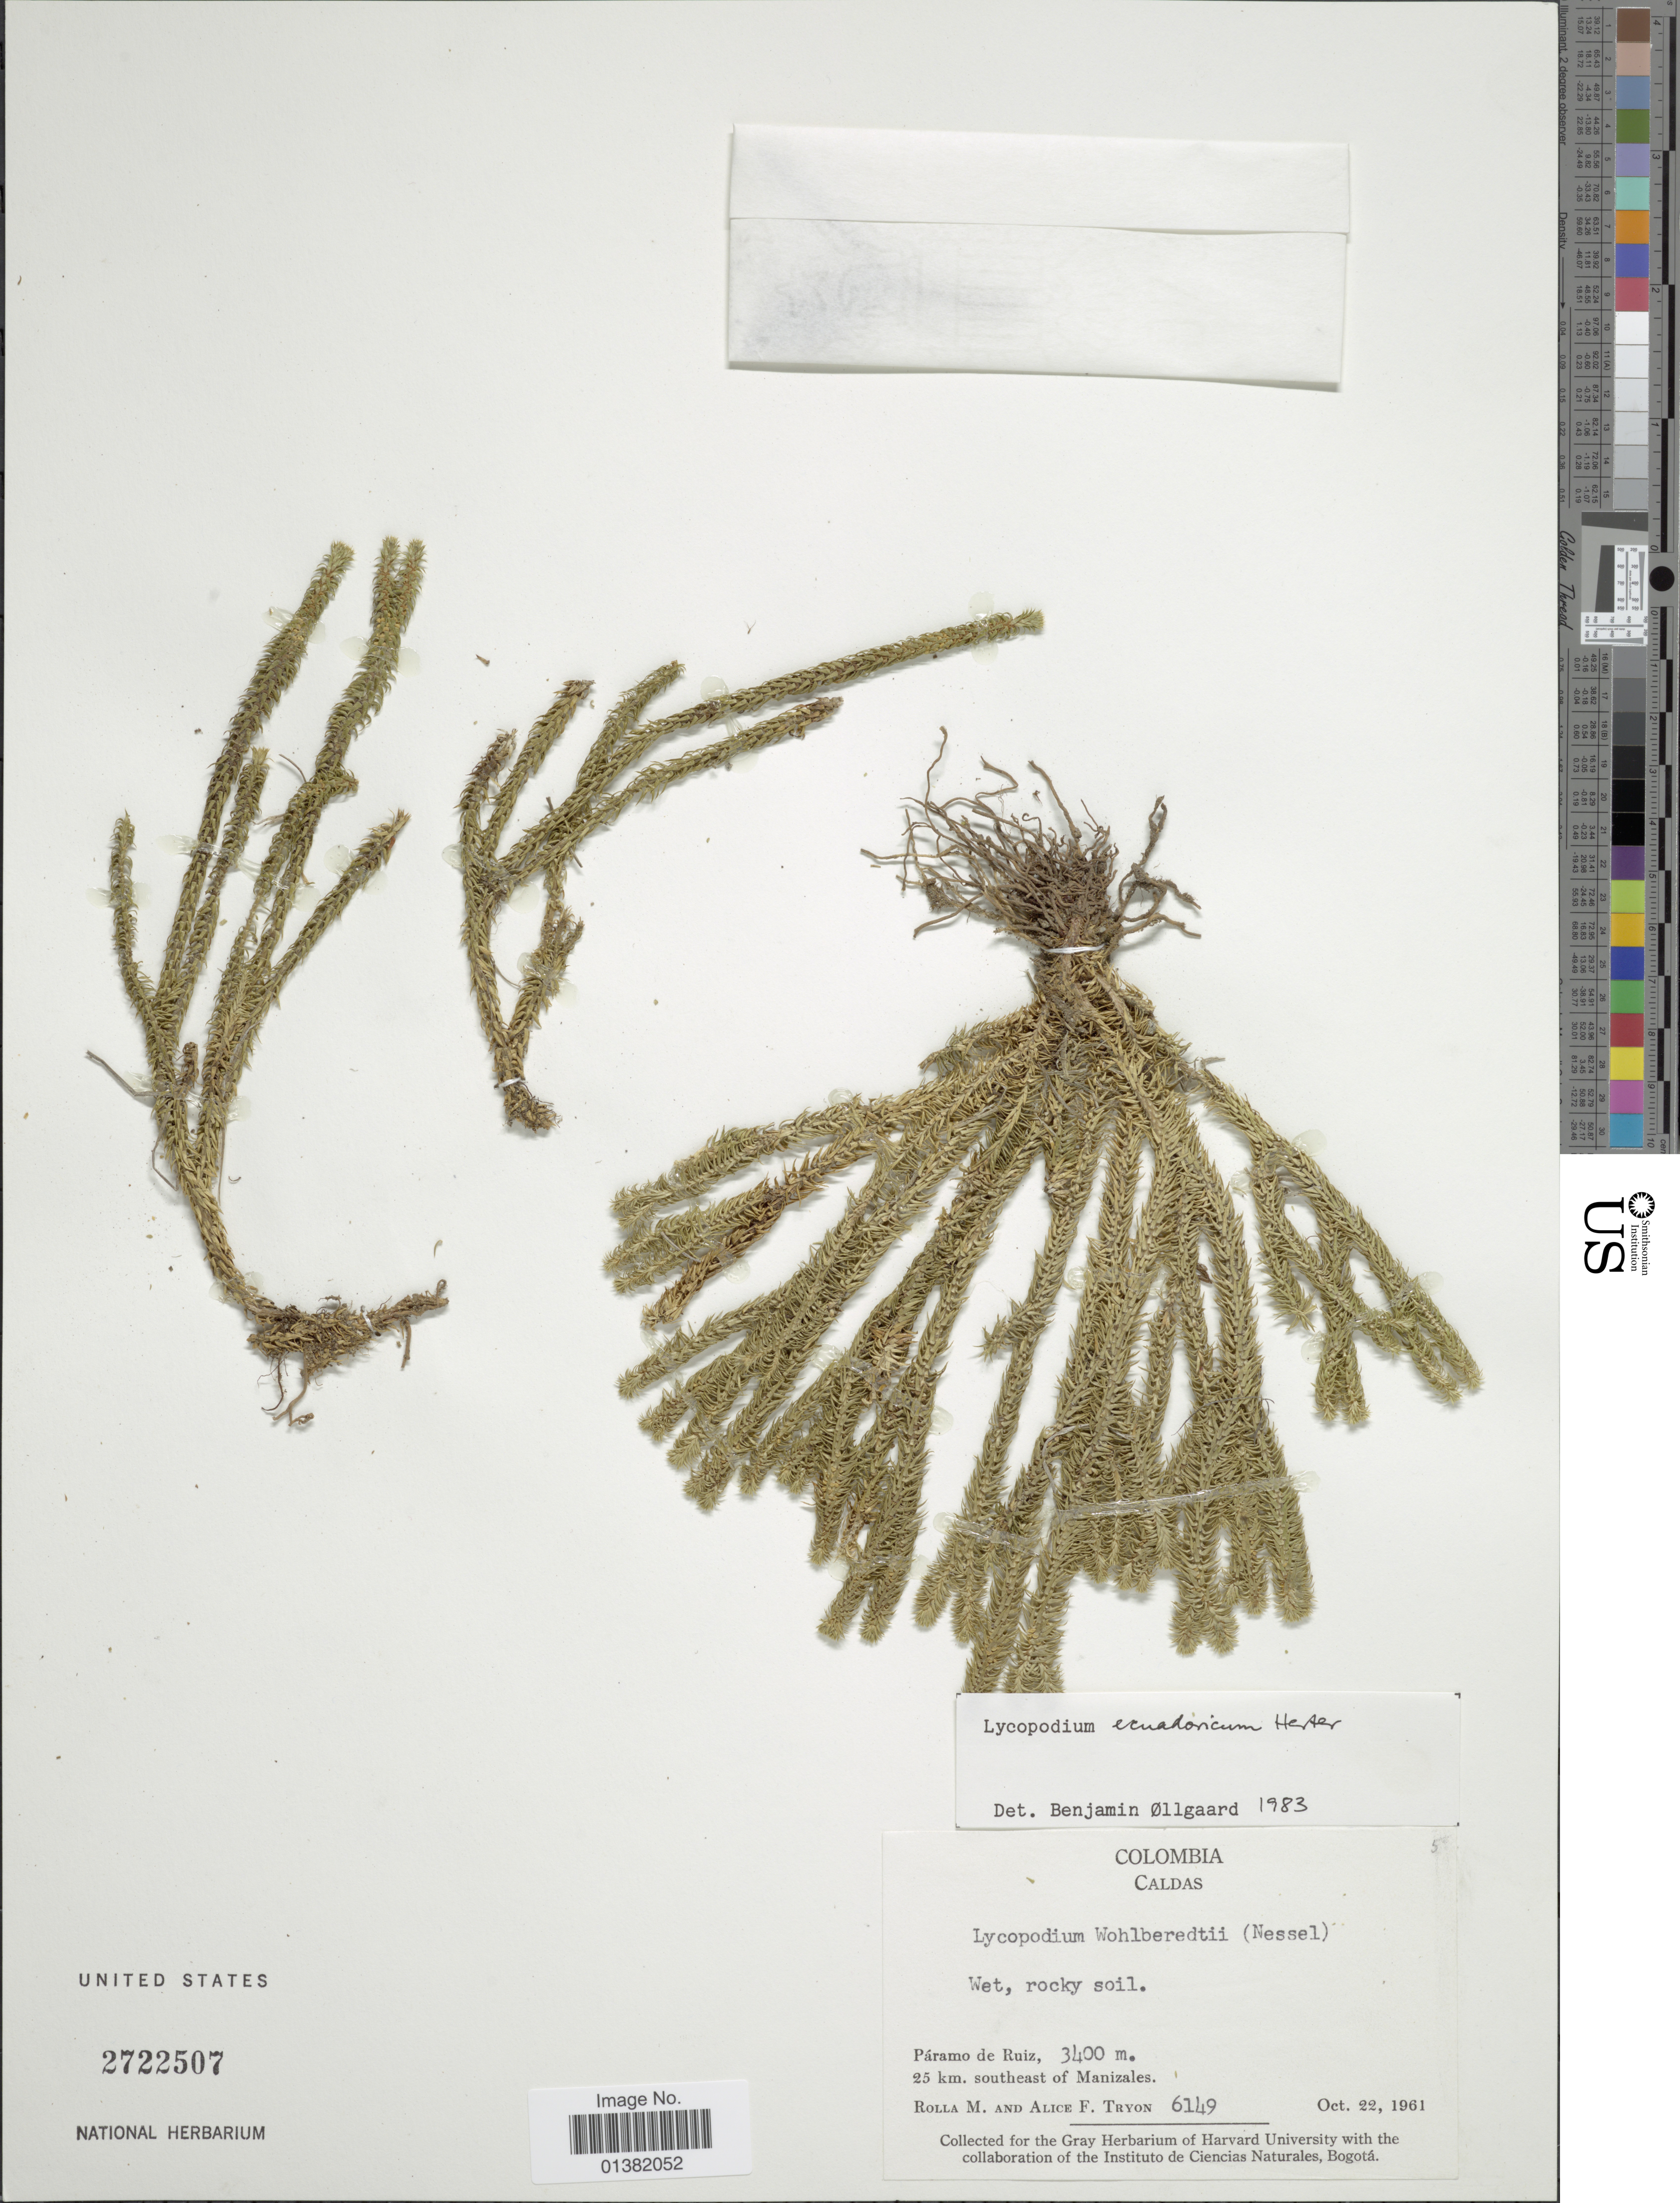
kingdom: Plantae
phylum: Tracheophyta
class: Lycopodiopsida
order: Lycopodiales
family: Lycopodiaceae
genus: Phlegmariurus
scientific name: Phlegmariurus eversus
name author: (Poir.) B. Øllg.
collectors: R. M. Tryon & A. F. Tryon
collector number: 6149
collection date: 1961-10-22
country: Colombia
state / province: Caldas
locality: Páramo de Ruiz, 25 km. southeast of Manizales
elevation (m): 3400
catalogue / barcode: US 2722507